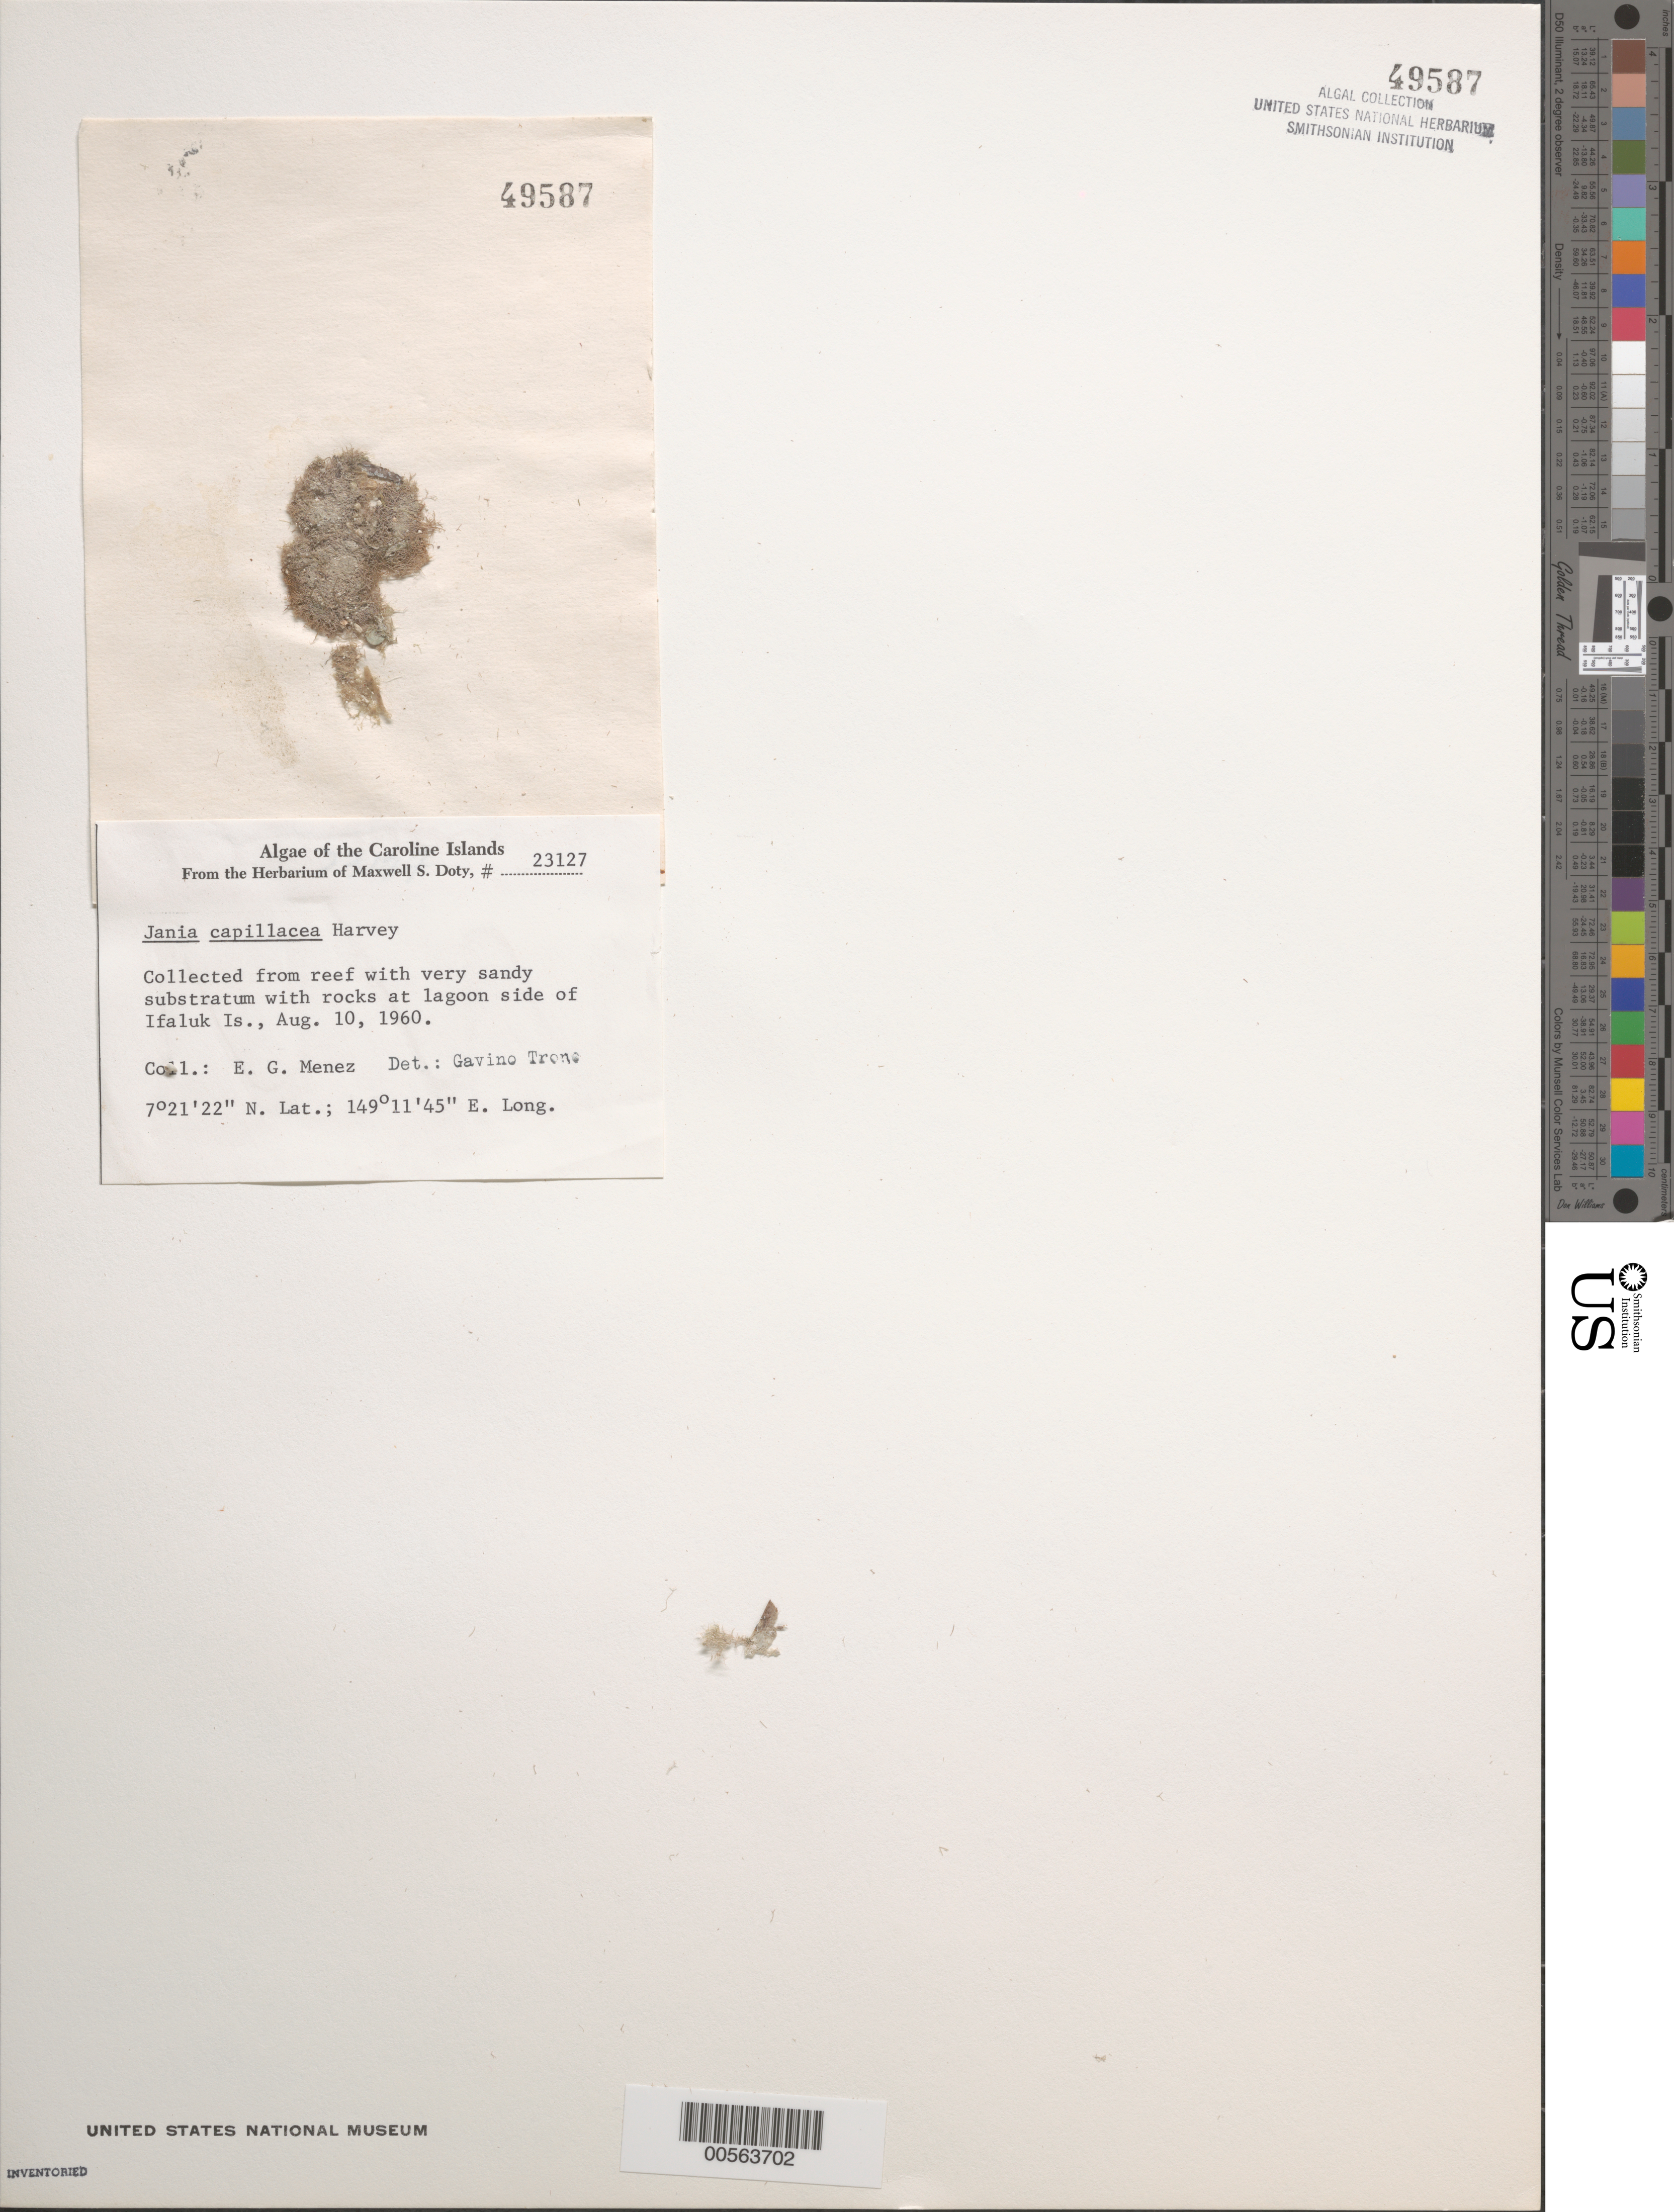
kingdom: Plantae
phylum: Rhodophyta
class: Florideophyceae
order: Corallinales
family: Corallinaceae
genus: Jania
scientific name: Jania capillacea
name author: Harv.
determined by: Trono, Gavino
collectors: Meñez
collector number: MSD 23127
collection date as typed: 10 Aug 1960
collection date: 1960-08-10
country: Micronesia, Federated States of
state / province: Yap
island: Ifalik (Ifaluk) Atoll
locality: Lagoon side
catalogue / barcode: US 49587